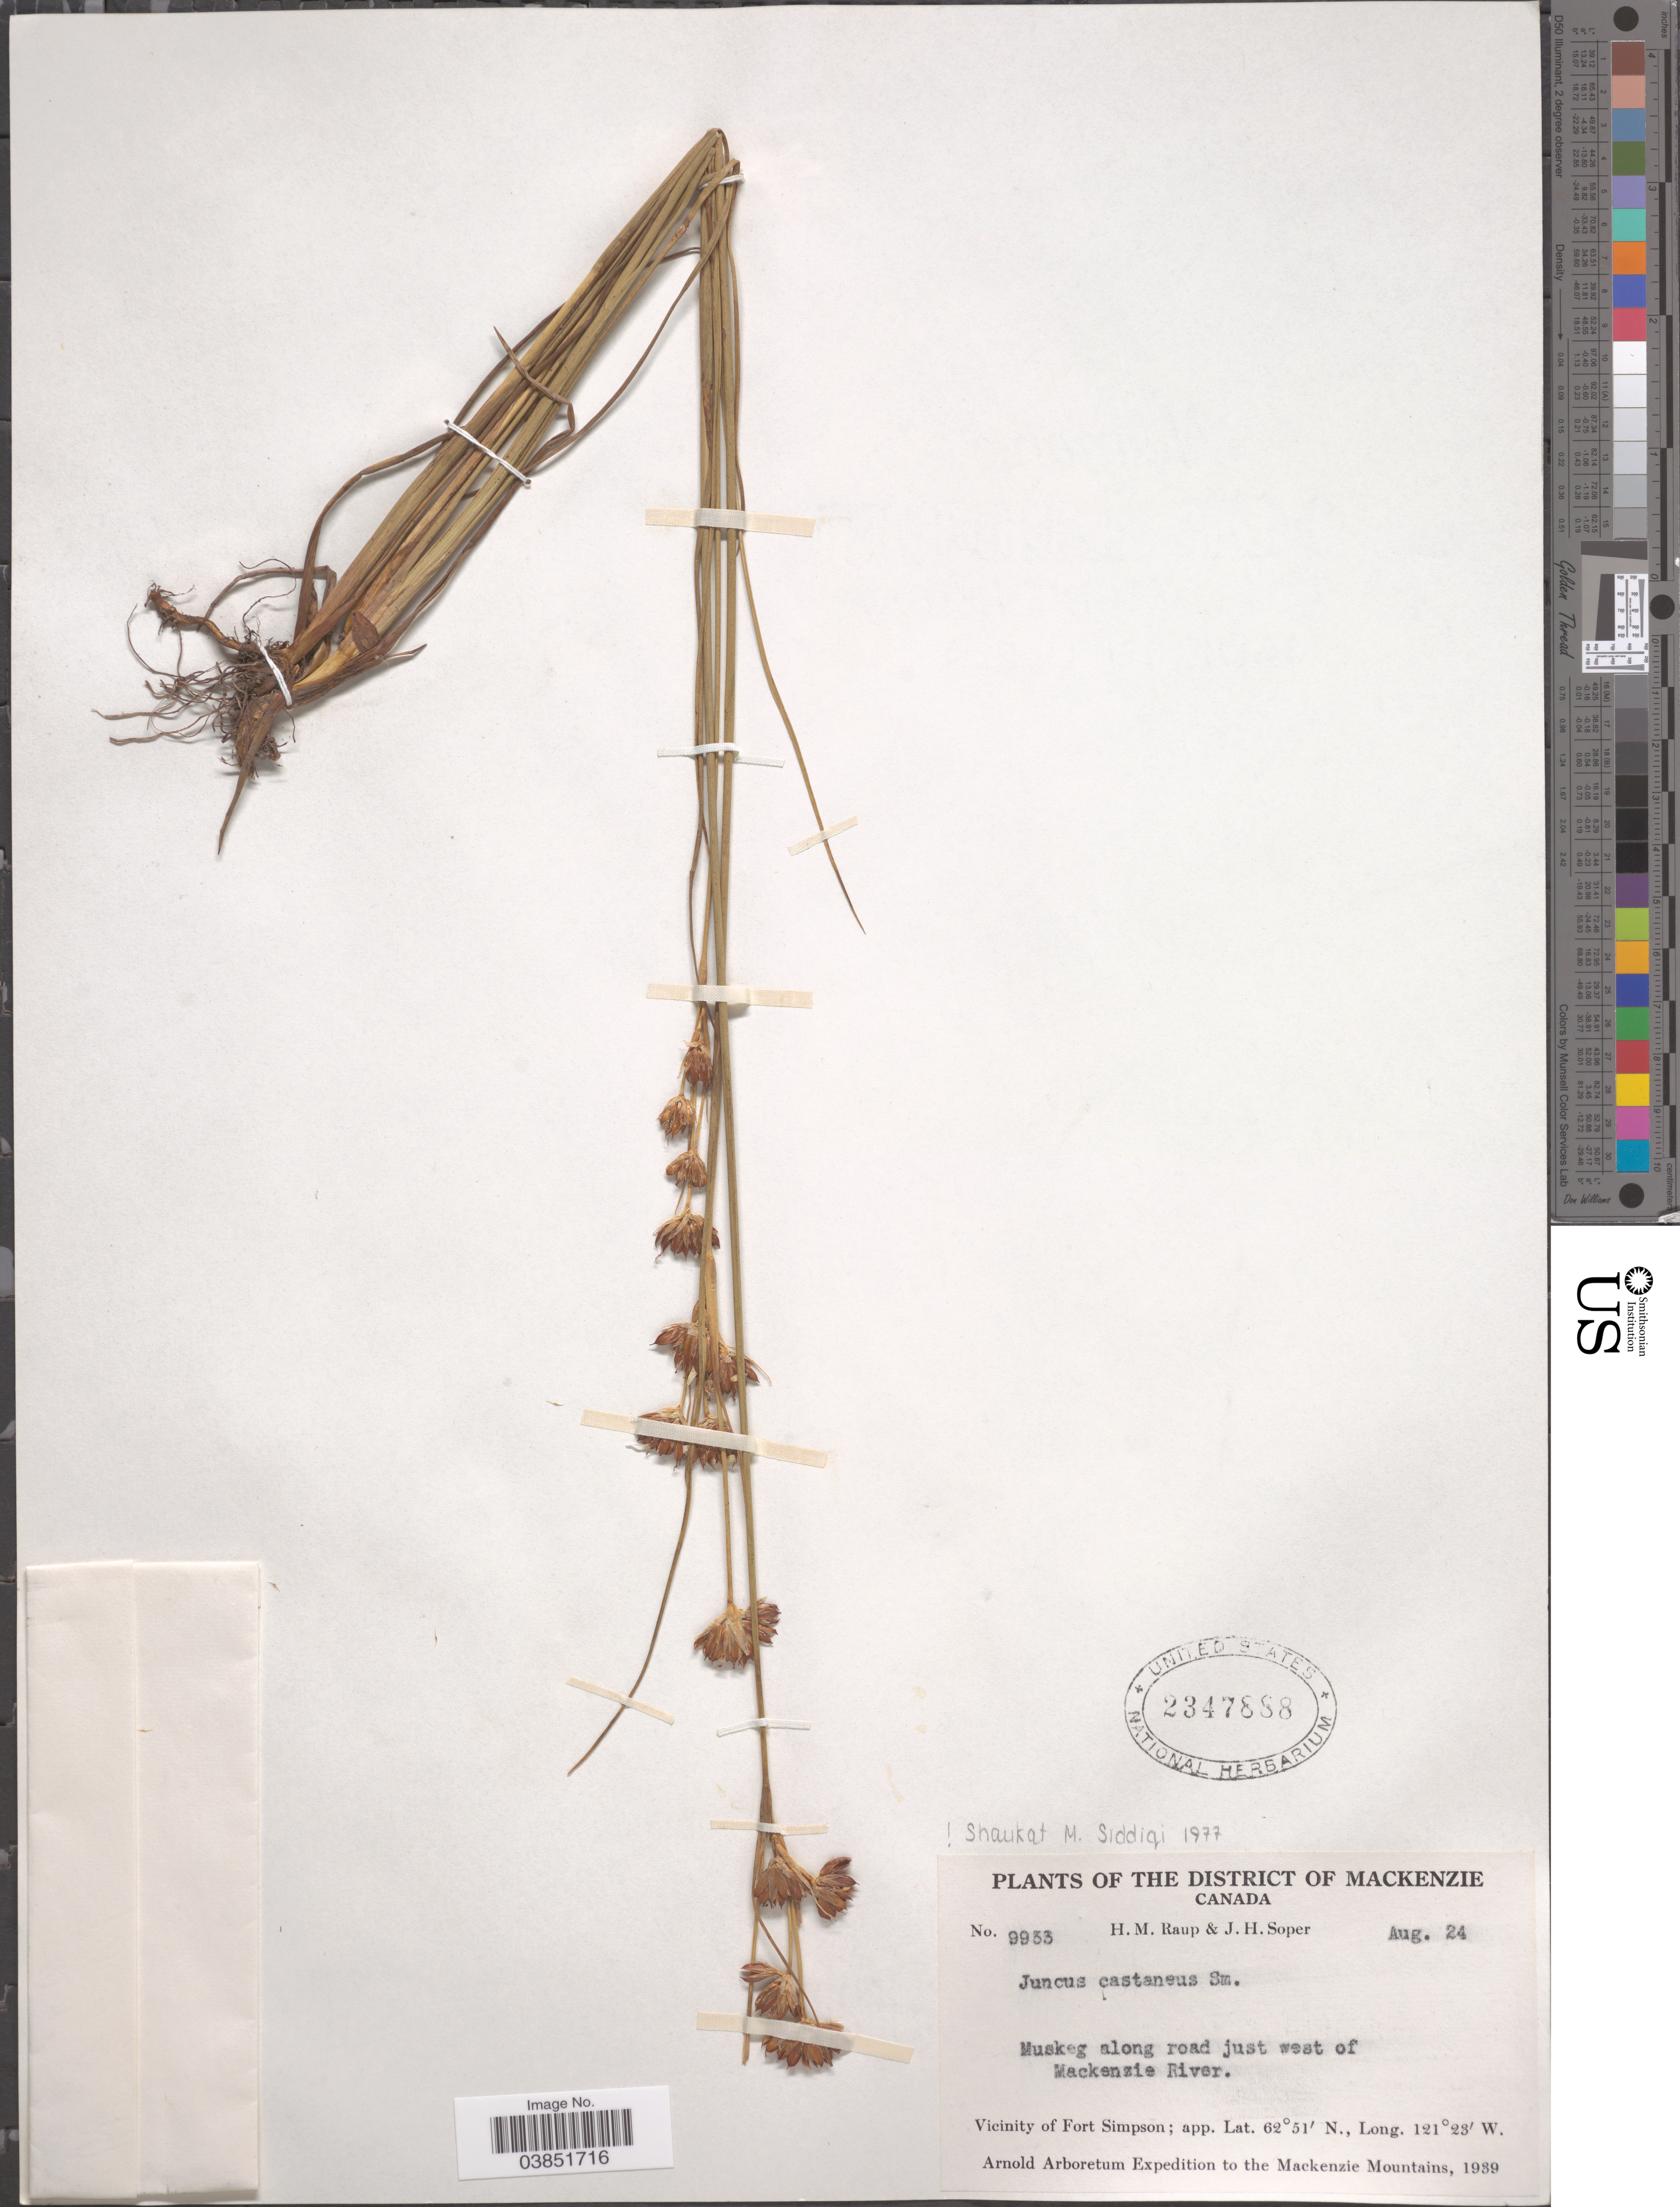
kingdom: Plantae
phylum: Tracheophyta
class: Liliopsida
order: Poales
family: Juncaceae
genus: Juncus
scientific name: Juncus castaneus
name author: Sm.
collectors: H. Raup & J. H. Soper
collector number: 9933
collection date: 1939-08-24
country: Canada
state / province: Northwest Territories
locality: The District of Mackenzie. Muskeg along road just west of Mackenzie River. Vicinity of Fort Simpson. The Mackenzie Mountains.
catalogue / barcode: US 2347888